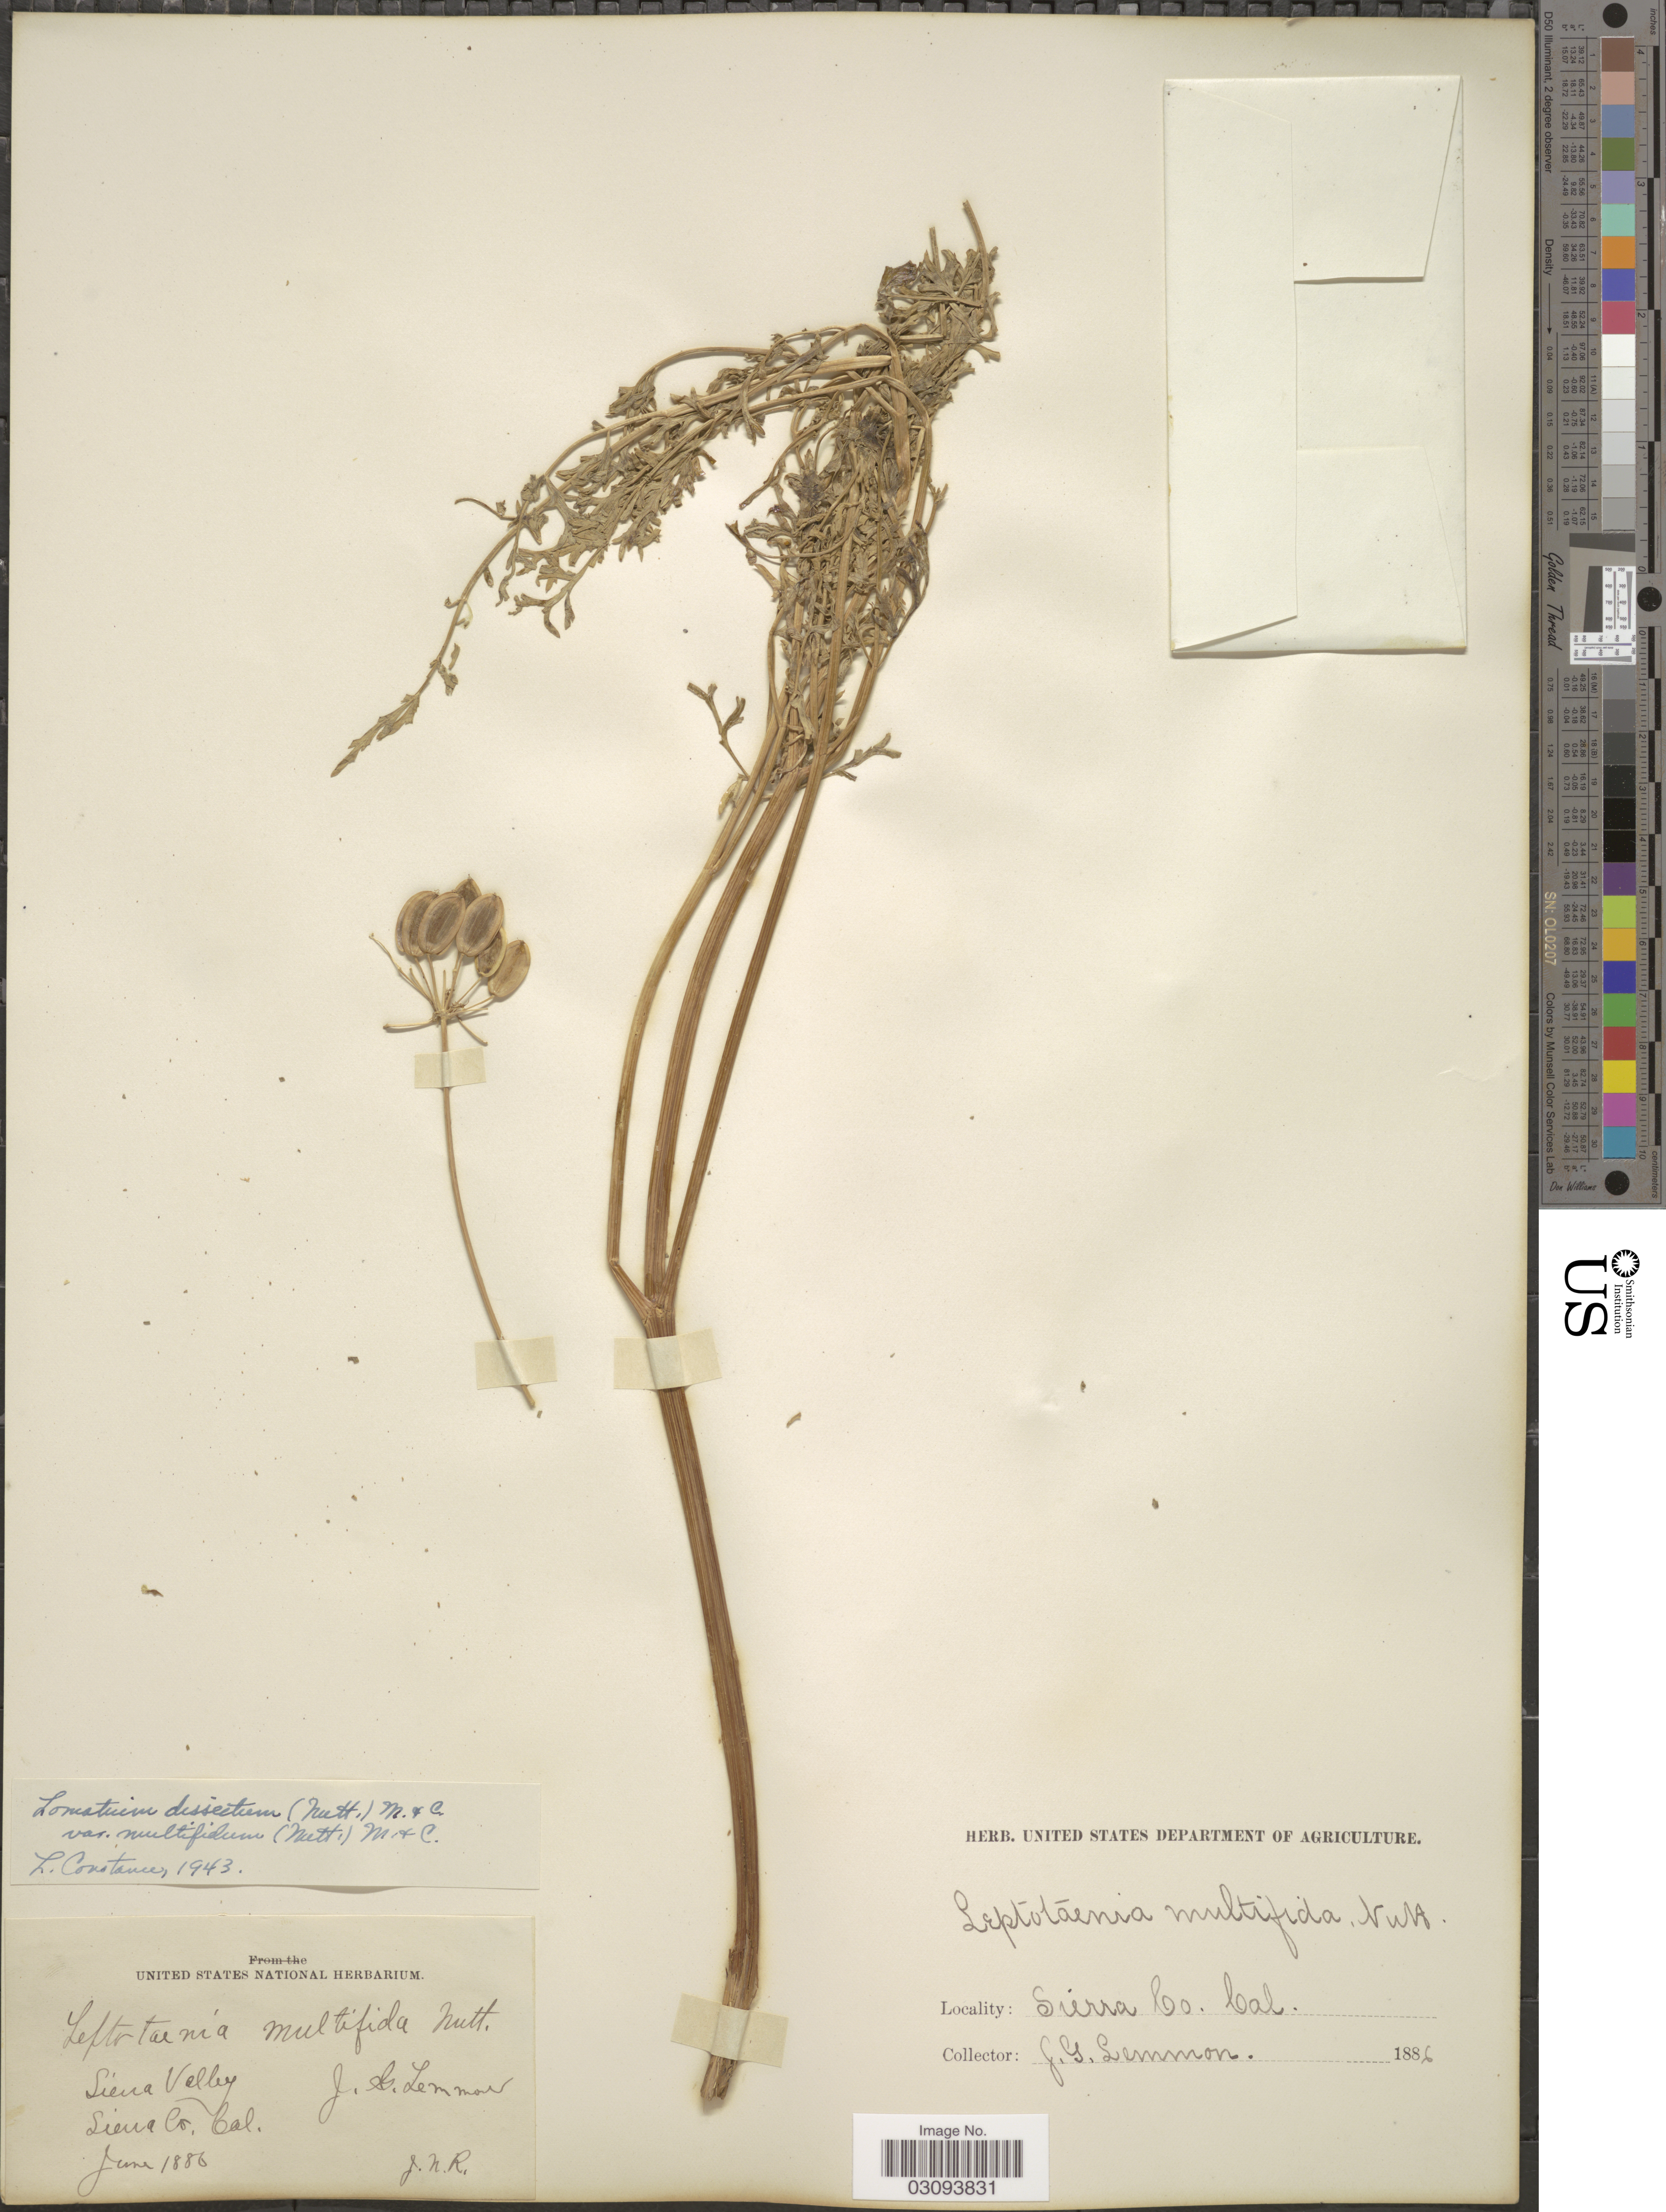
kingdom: Plantae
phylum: Tracheophyta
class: Magnoliopsida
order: Apiales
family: Apiaceae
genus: Lomatium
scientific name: Lomatium dissectum var. multifidum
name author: (Nutt.) Mathias & Constance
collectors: J. Lemmon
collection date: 1886-06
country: United States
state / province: California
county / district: Sierra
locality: Sierra Valley. Sierra Co.